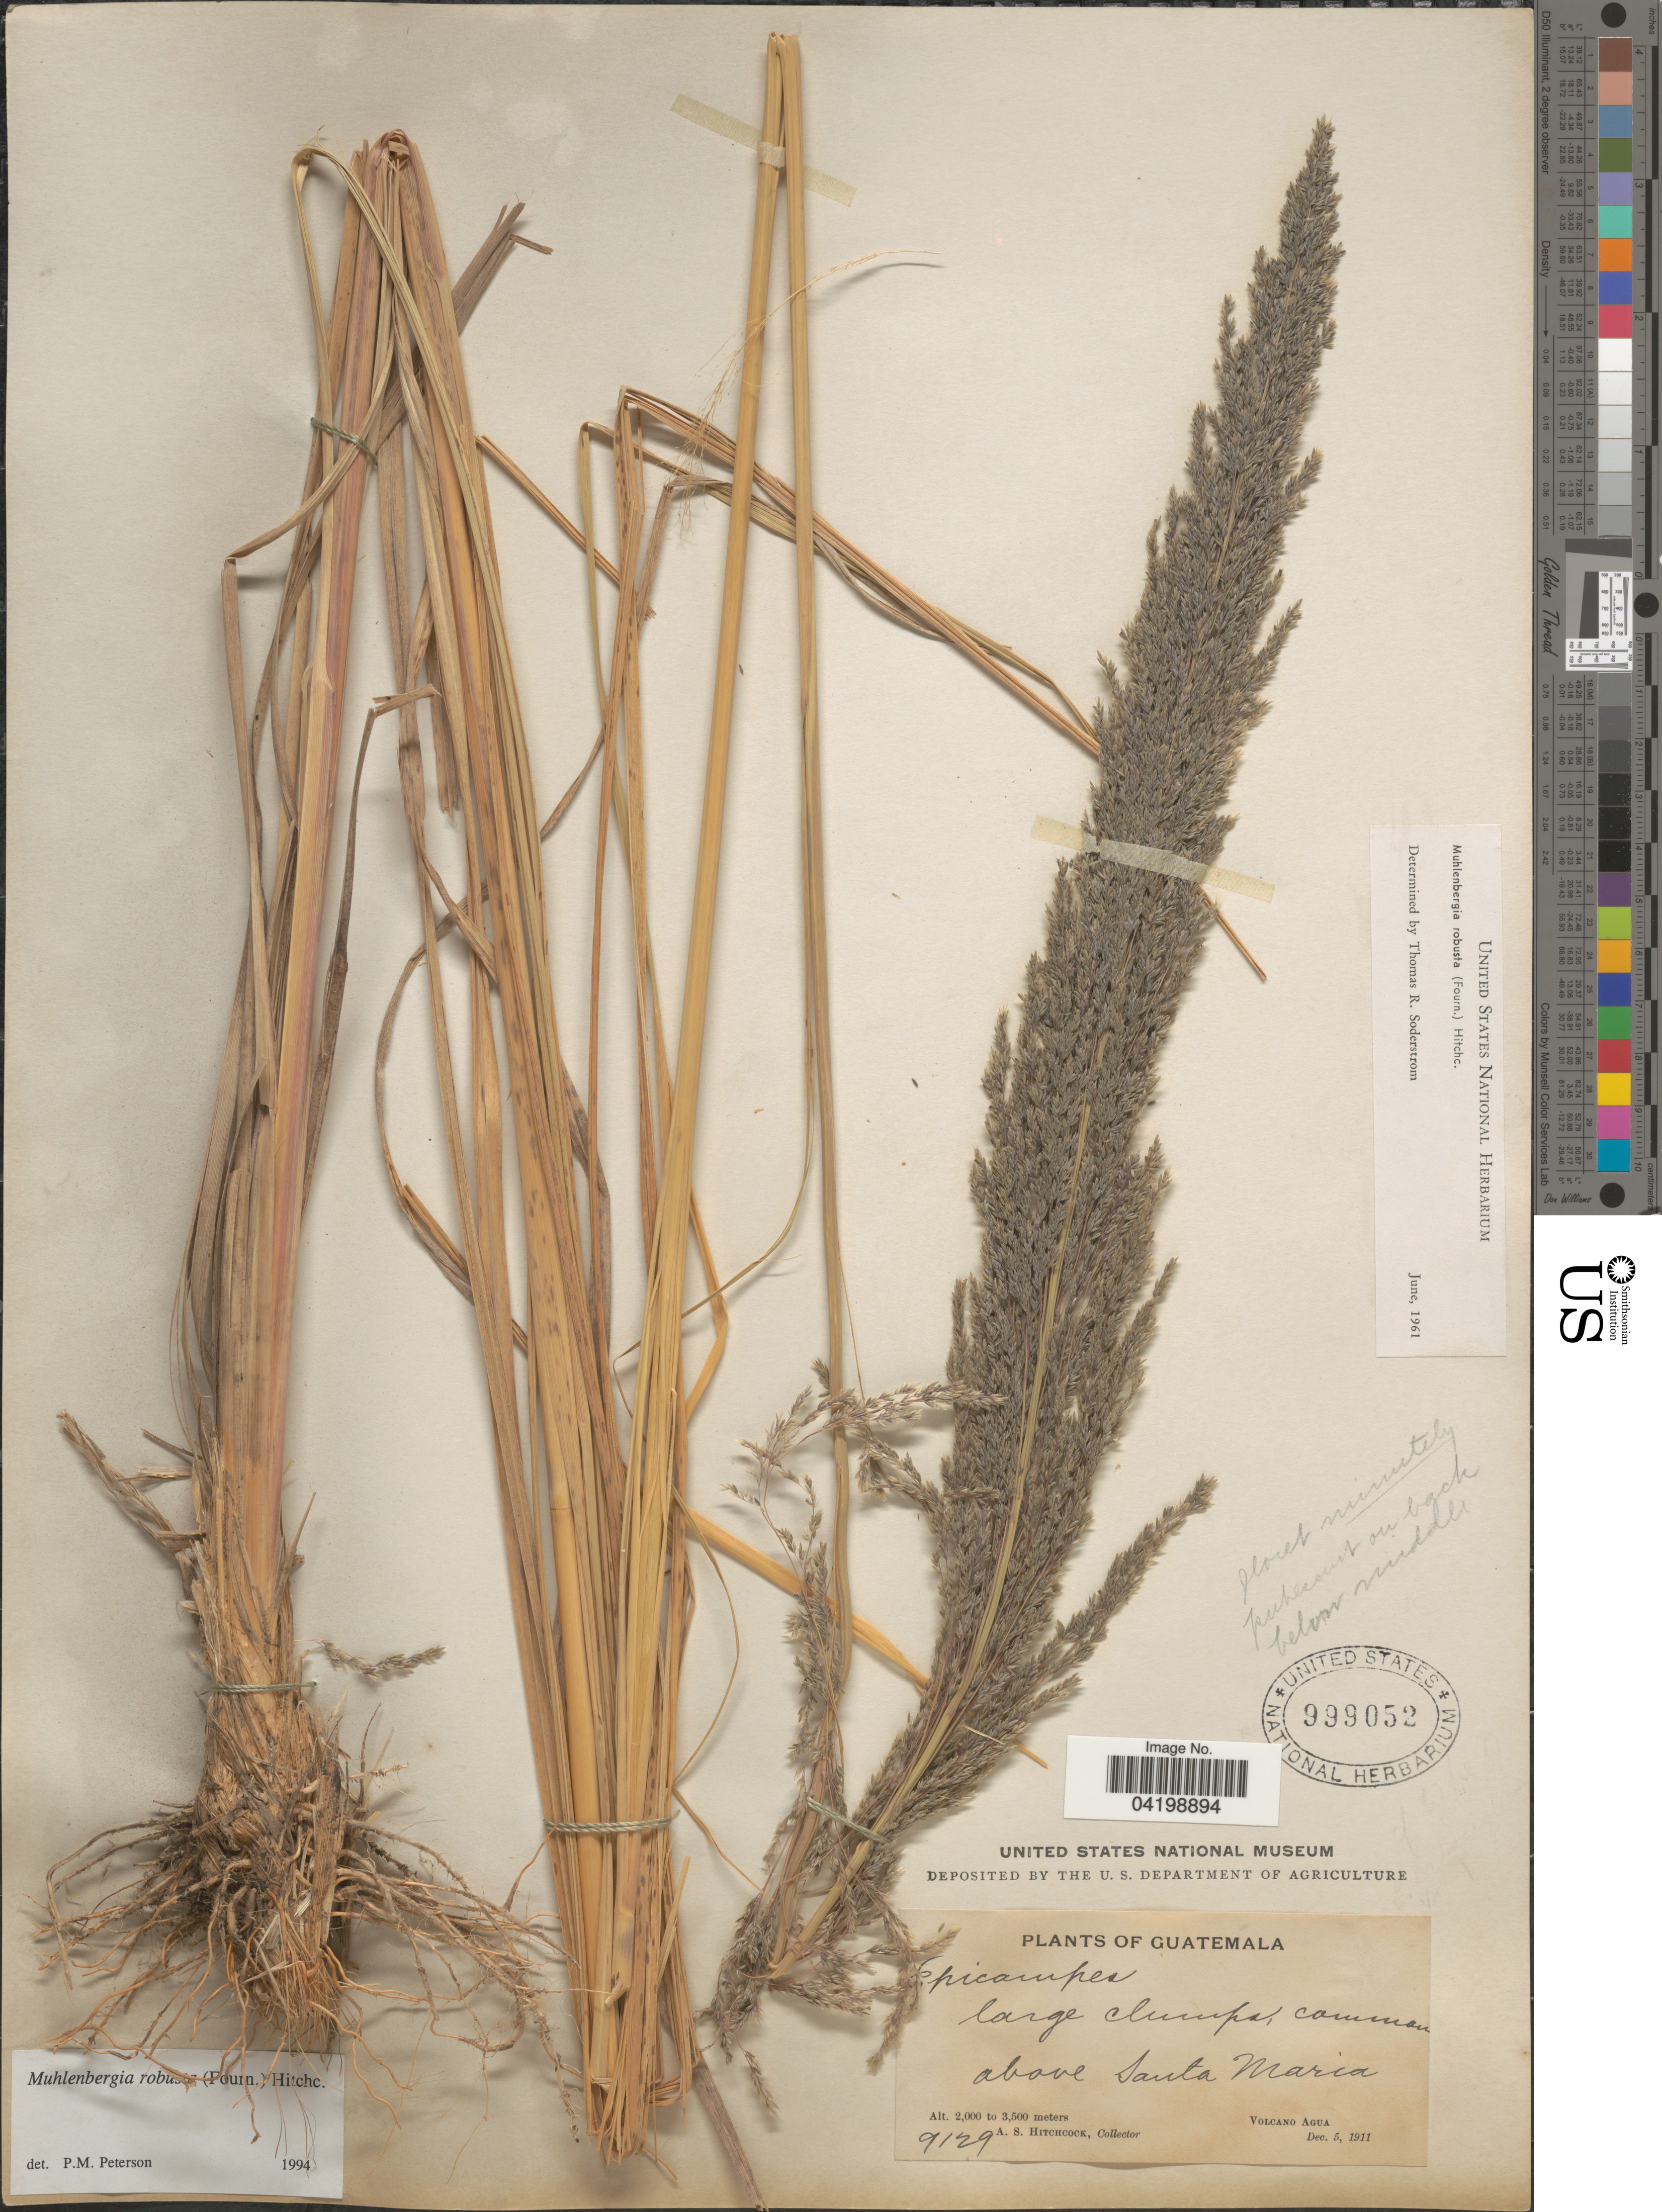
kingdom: Plantae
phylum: Tracheophyta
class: Liliopsida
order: Poales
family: Poaceae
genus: Muhlenbergia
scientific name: Muhlenbergia robusta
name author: (E. Fourn.) Hitchc.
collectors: A. S. Hitchcock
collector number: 9129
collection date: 1911-12-05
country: Guatemala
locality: Above Santa Maria. Volcano Agua.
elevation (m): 2000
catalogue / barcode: US 999052